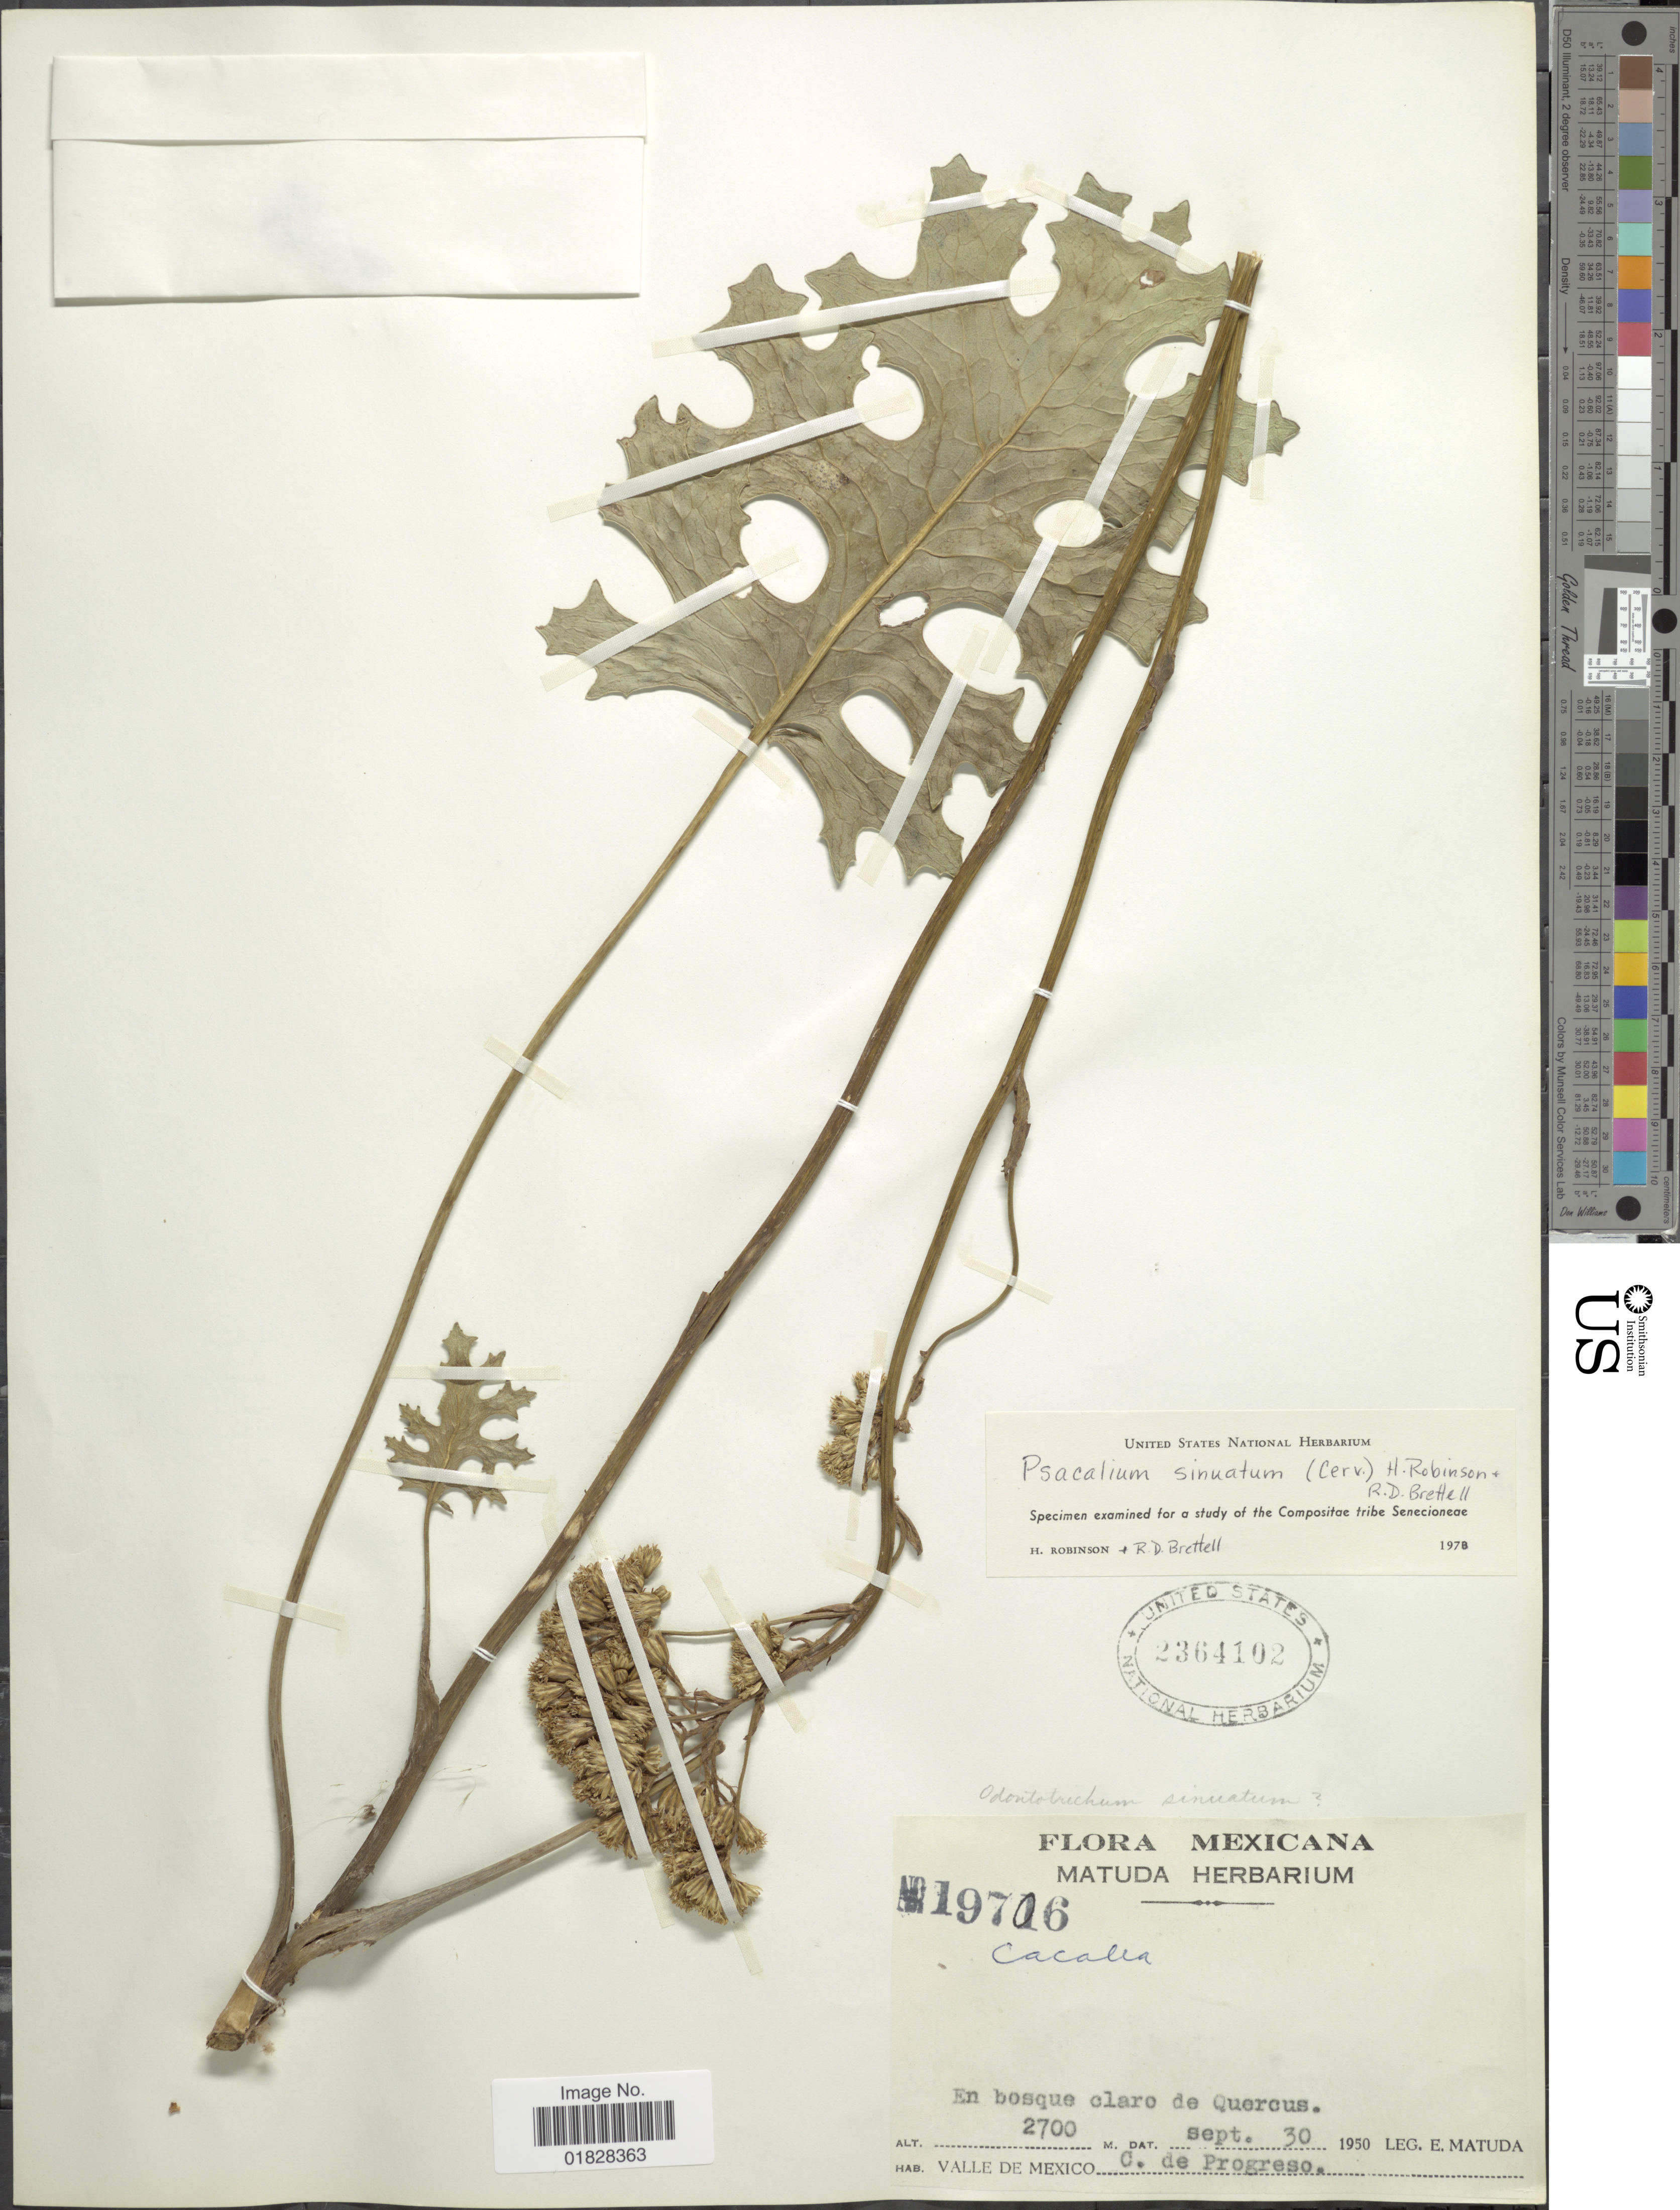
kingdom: Plantae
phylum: Tracheophyta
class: Magnoliopsida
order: Asterales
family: Asteraceae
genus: Psacalium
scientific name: Psacalium sinuatum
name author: (Cerv.) H. Rob. & Brettell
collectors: E. Matuda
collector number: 19706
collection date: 1950-09-30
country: Mexico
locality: En bosque claro de Quercus. Valle de Mexico. C. de Progreso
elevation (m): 2700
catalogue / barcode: US 2364102